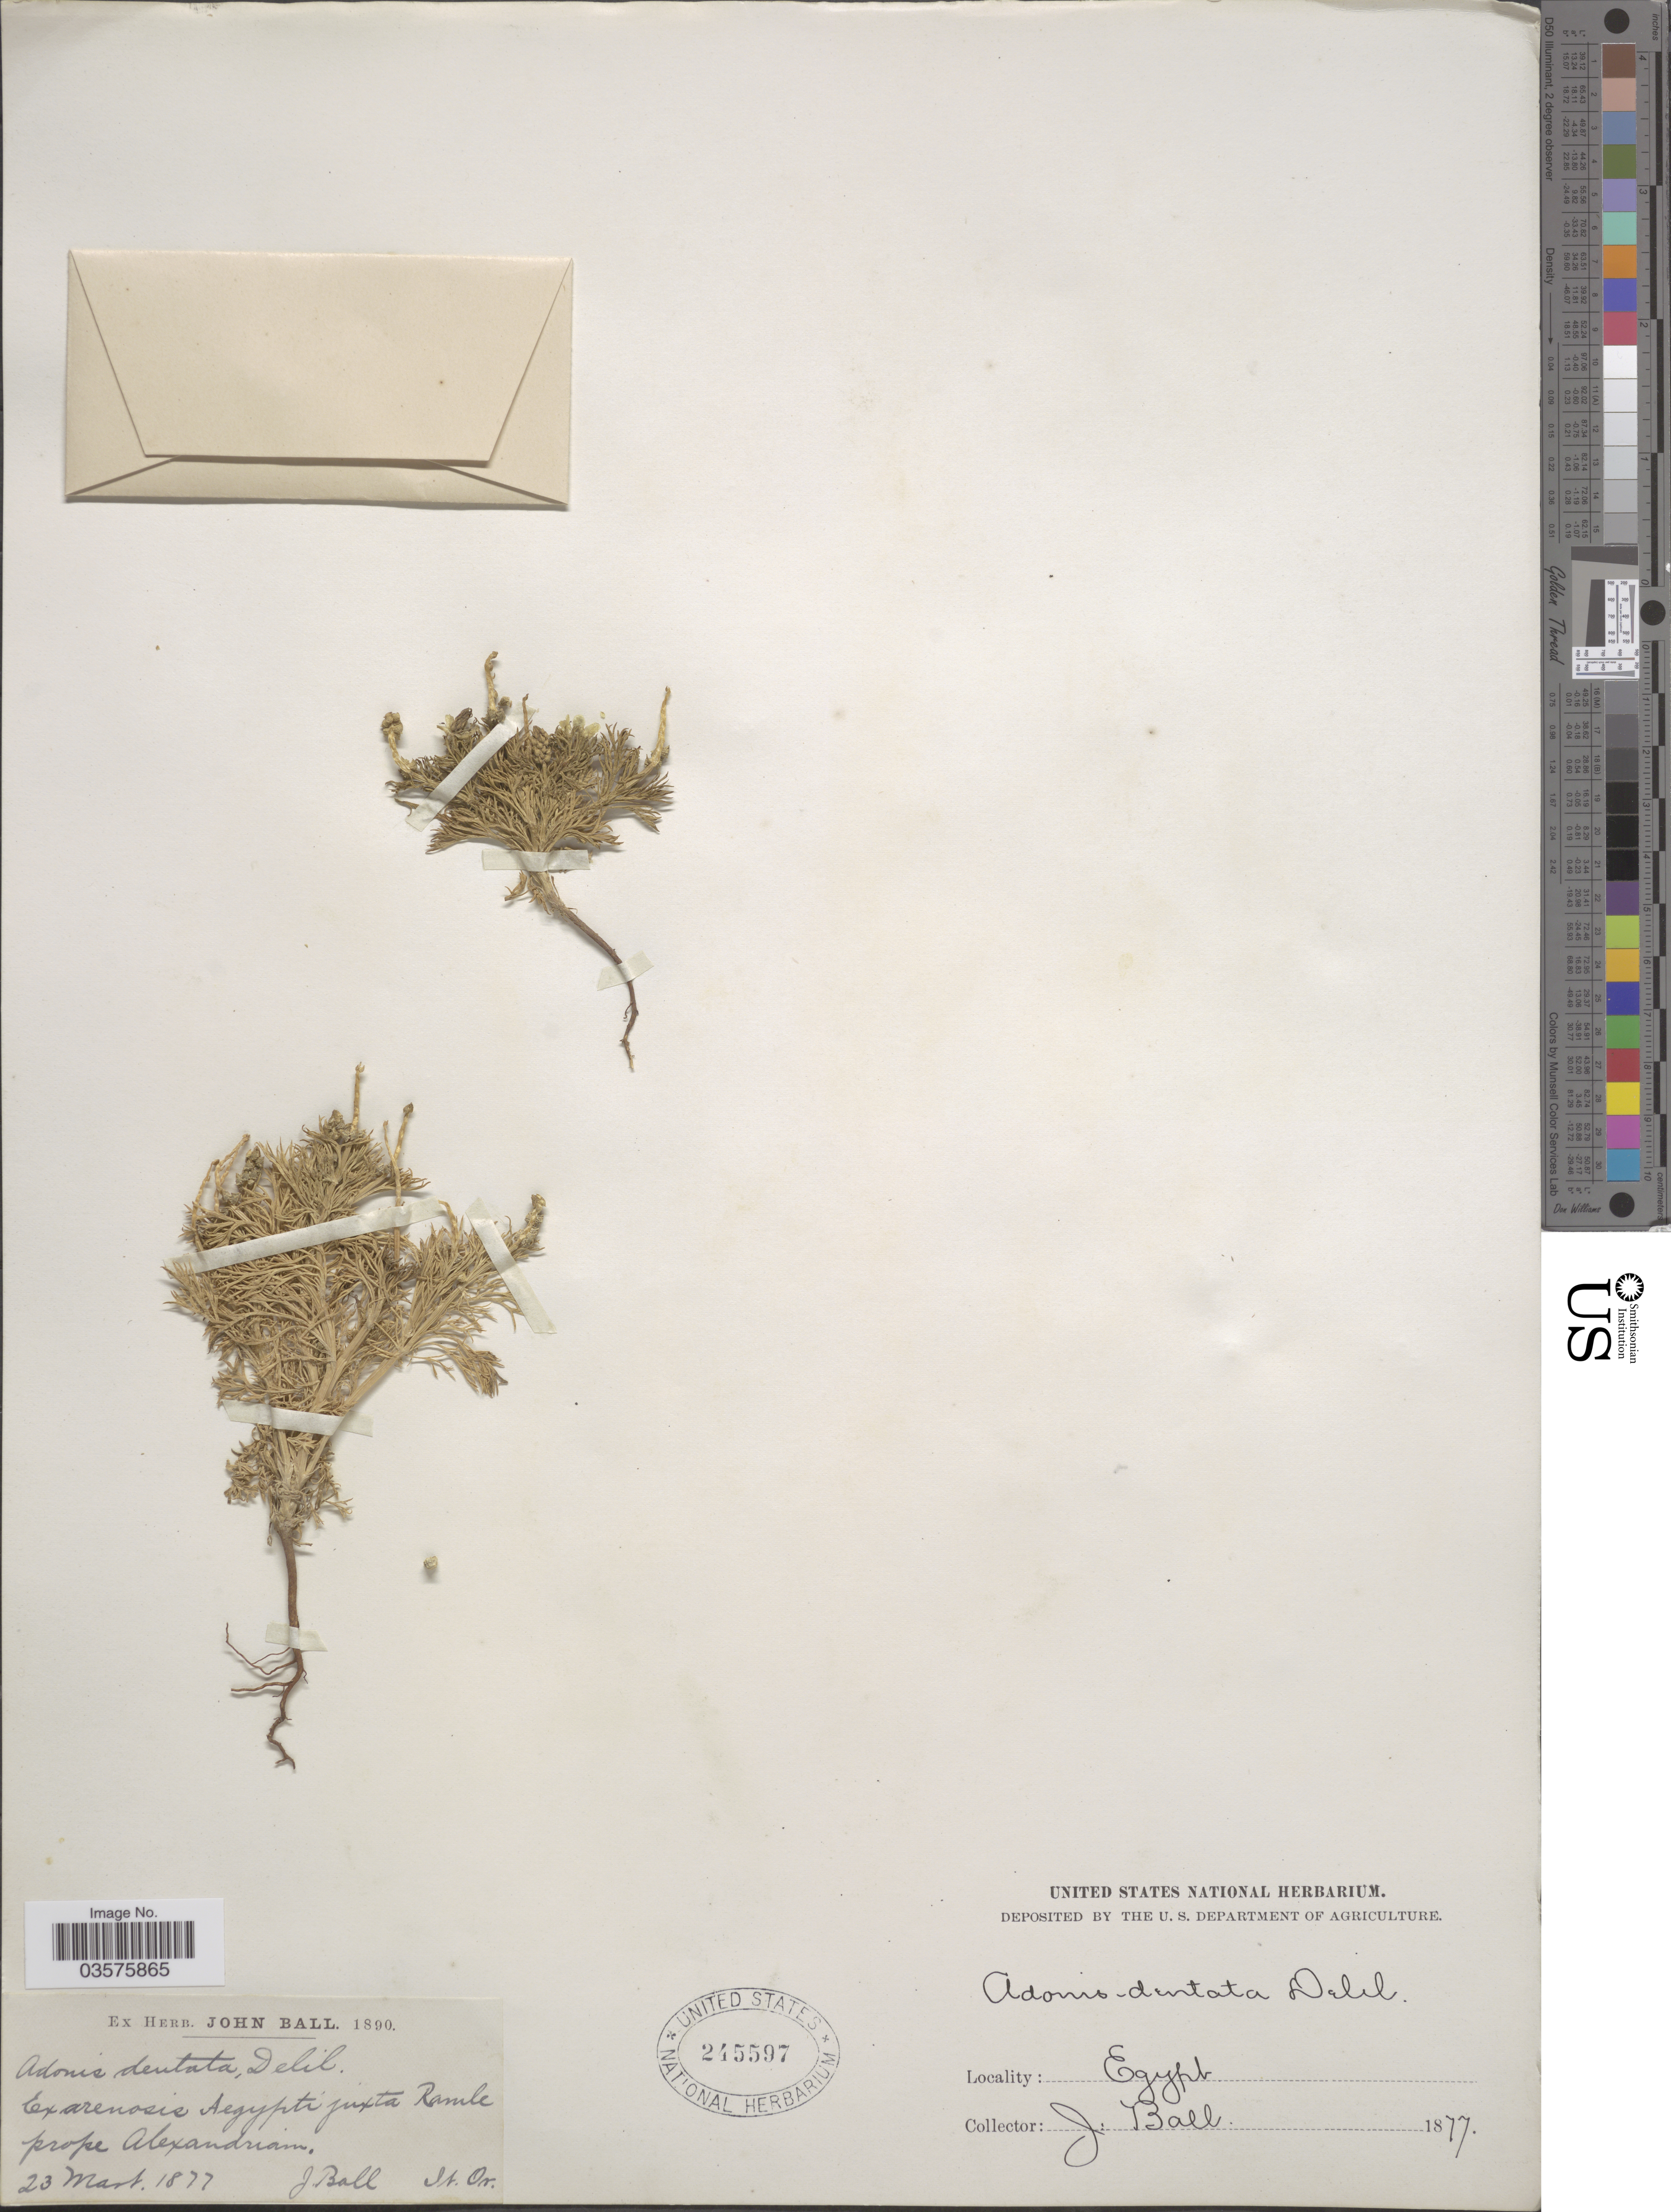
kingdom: Plantae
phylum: Tracheophyta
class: Magnoliopsida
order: Ranunculales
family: Ranunculaceae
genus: Adonis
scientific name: Adonis dentata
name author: Delile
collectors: J. Ball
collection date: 1877-03-23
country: Egypt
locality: Ex arenosis Aegypti juxta Ramle prope Alexandriam.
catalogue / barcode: US 245597